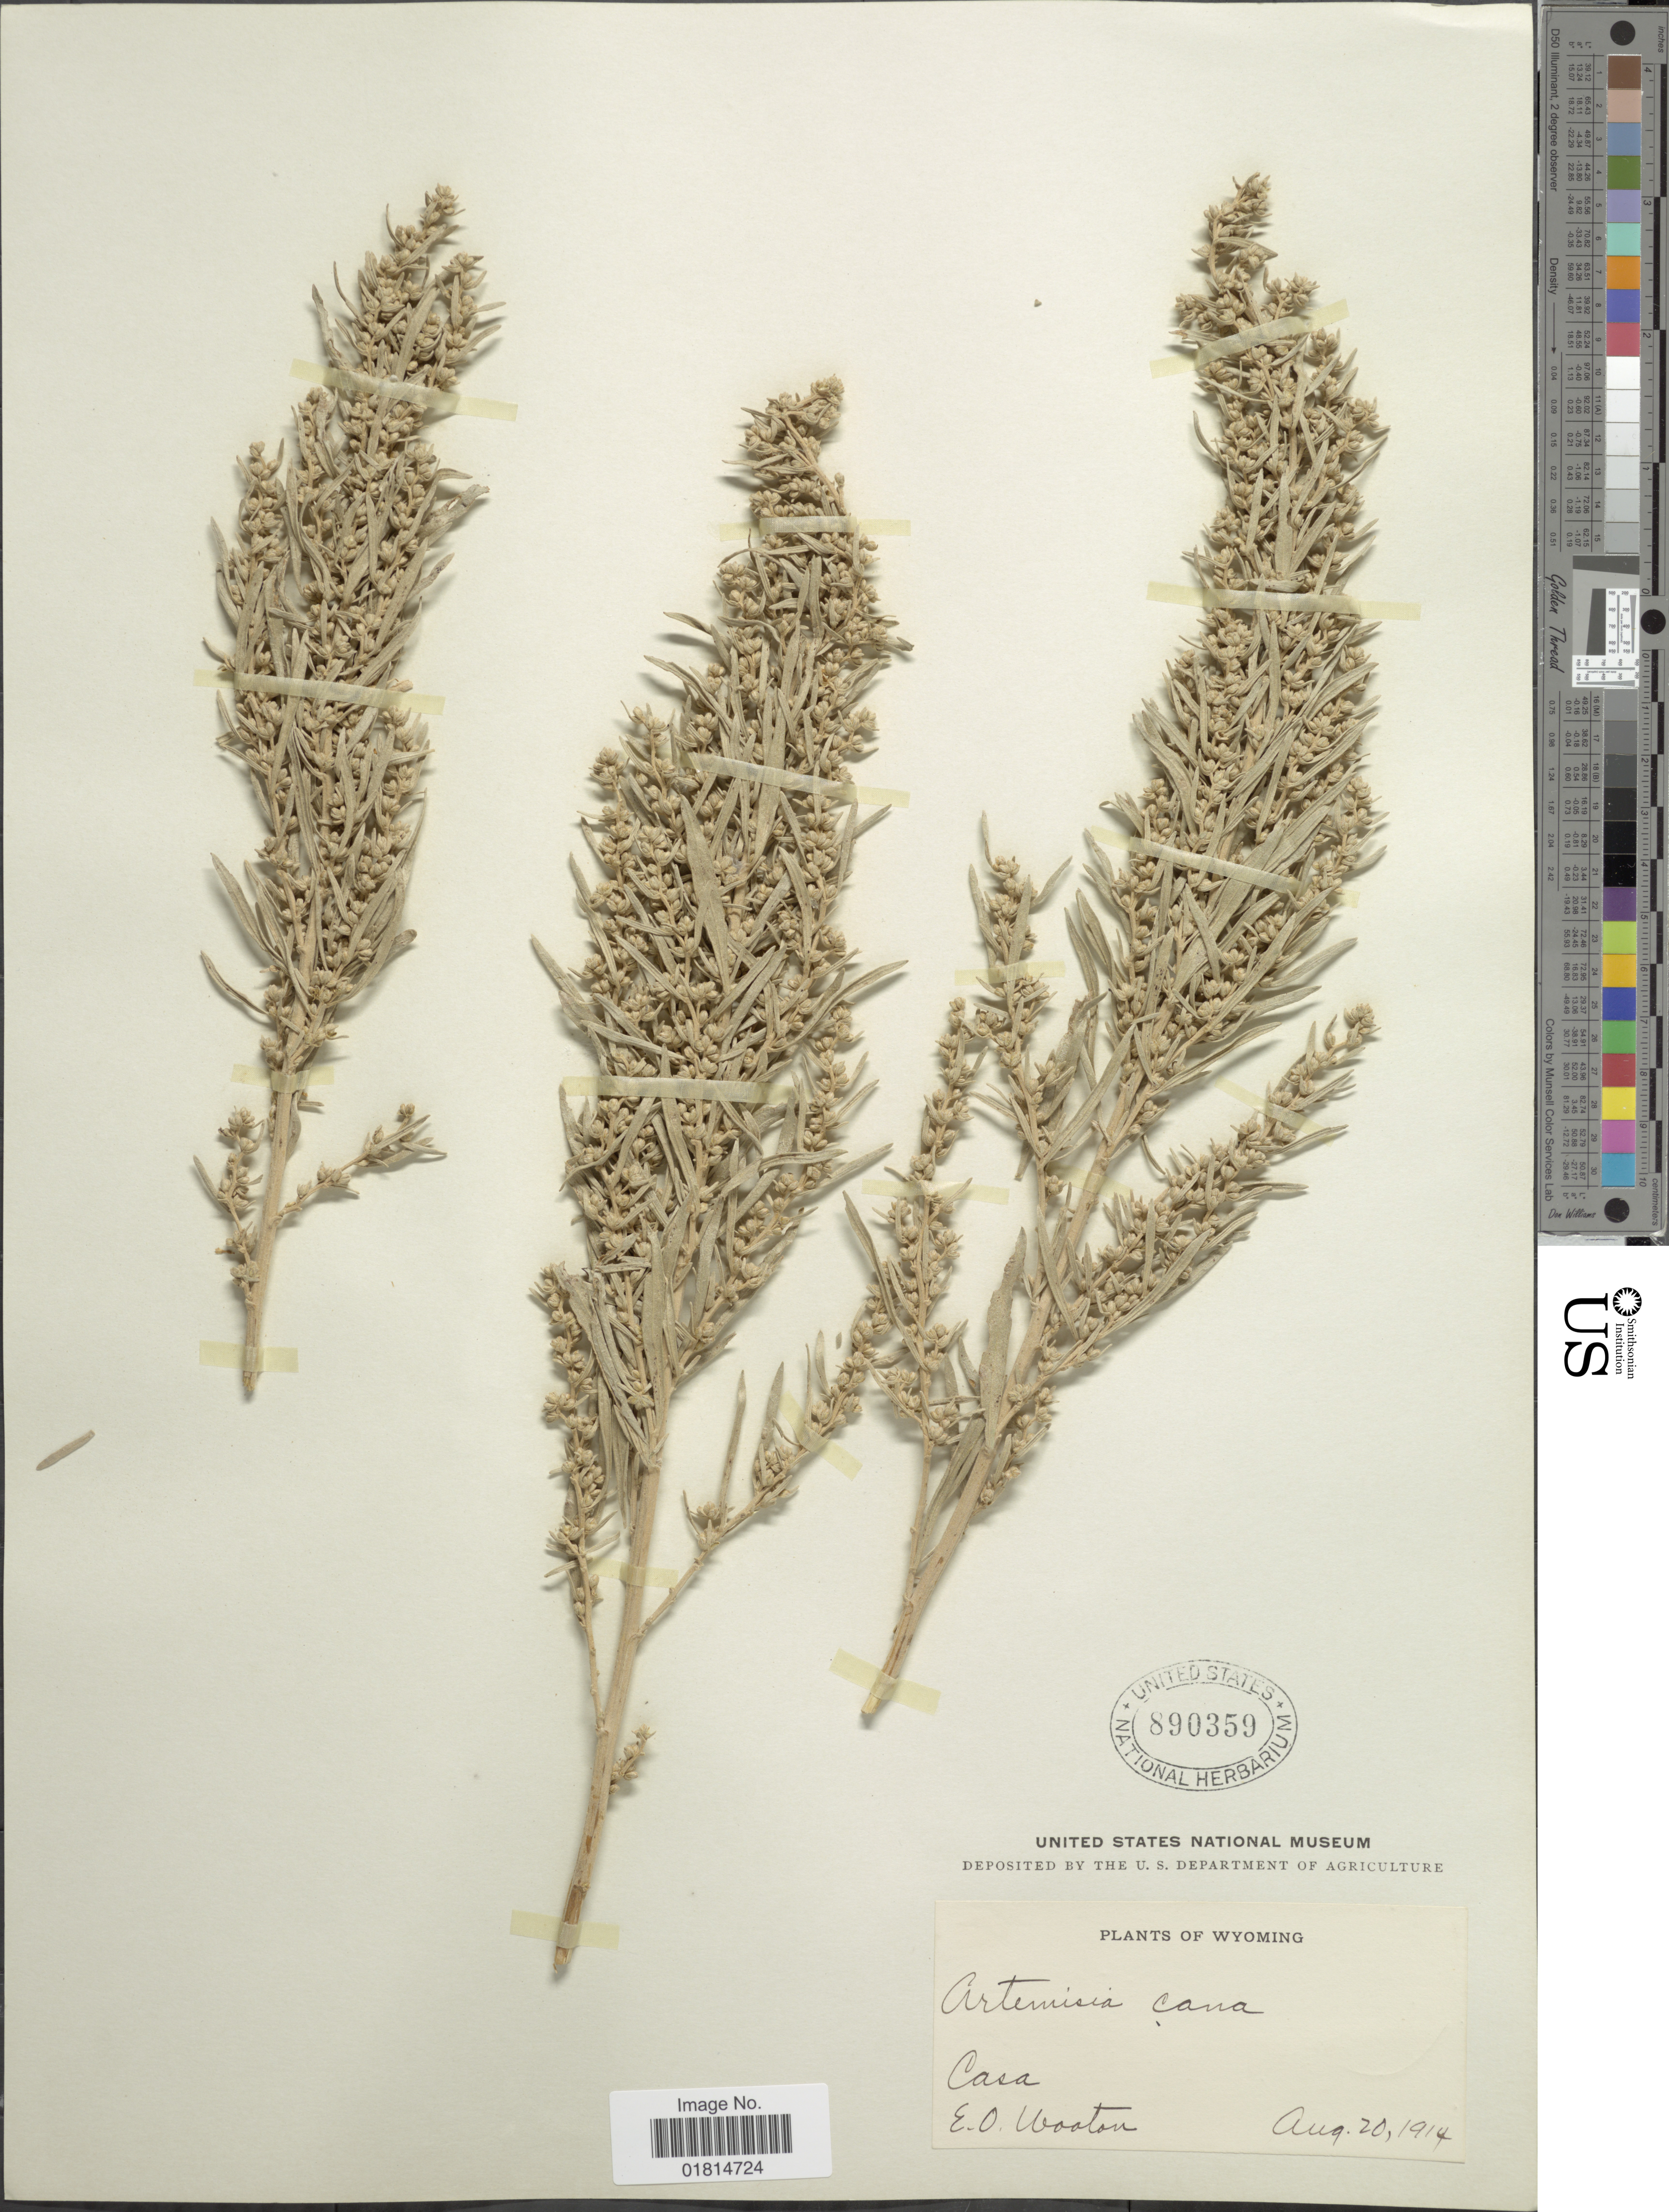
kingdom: Plantae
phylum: Tracheophyta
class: Magnoliopsida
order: Asterales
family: Asteraceae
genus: Artemisia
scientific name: Artemisia cana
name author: Pursh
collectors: E. O. Wooton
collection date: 1914-08-20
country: United States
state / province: Wyoming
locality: Casa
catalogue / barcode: US 890359